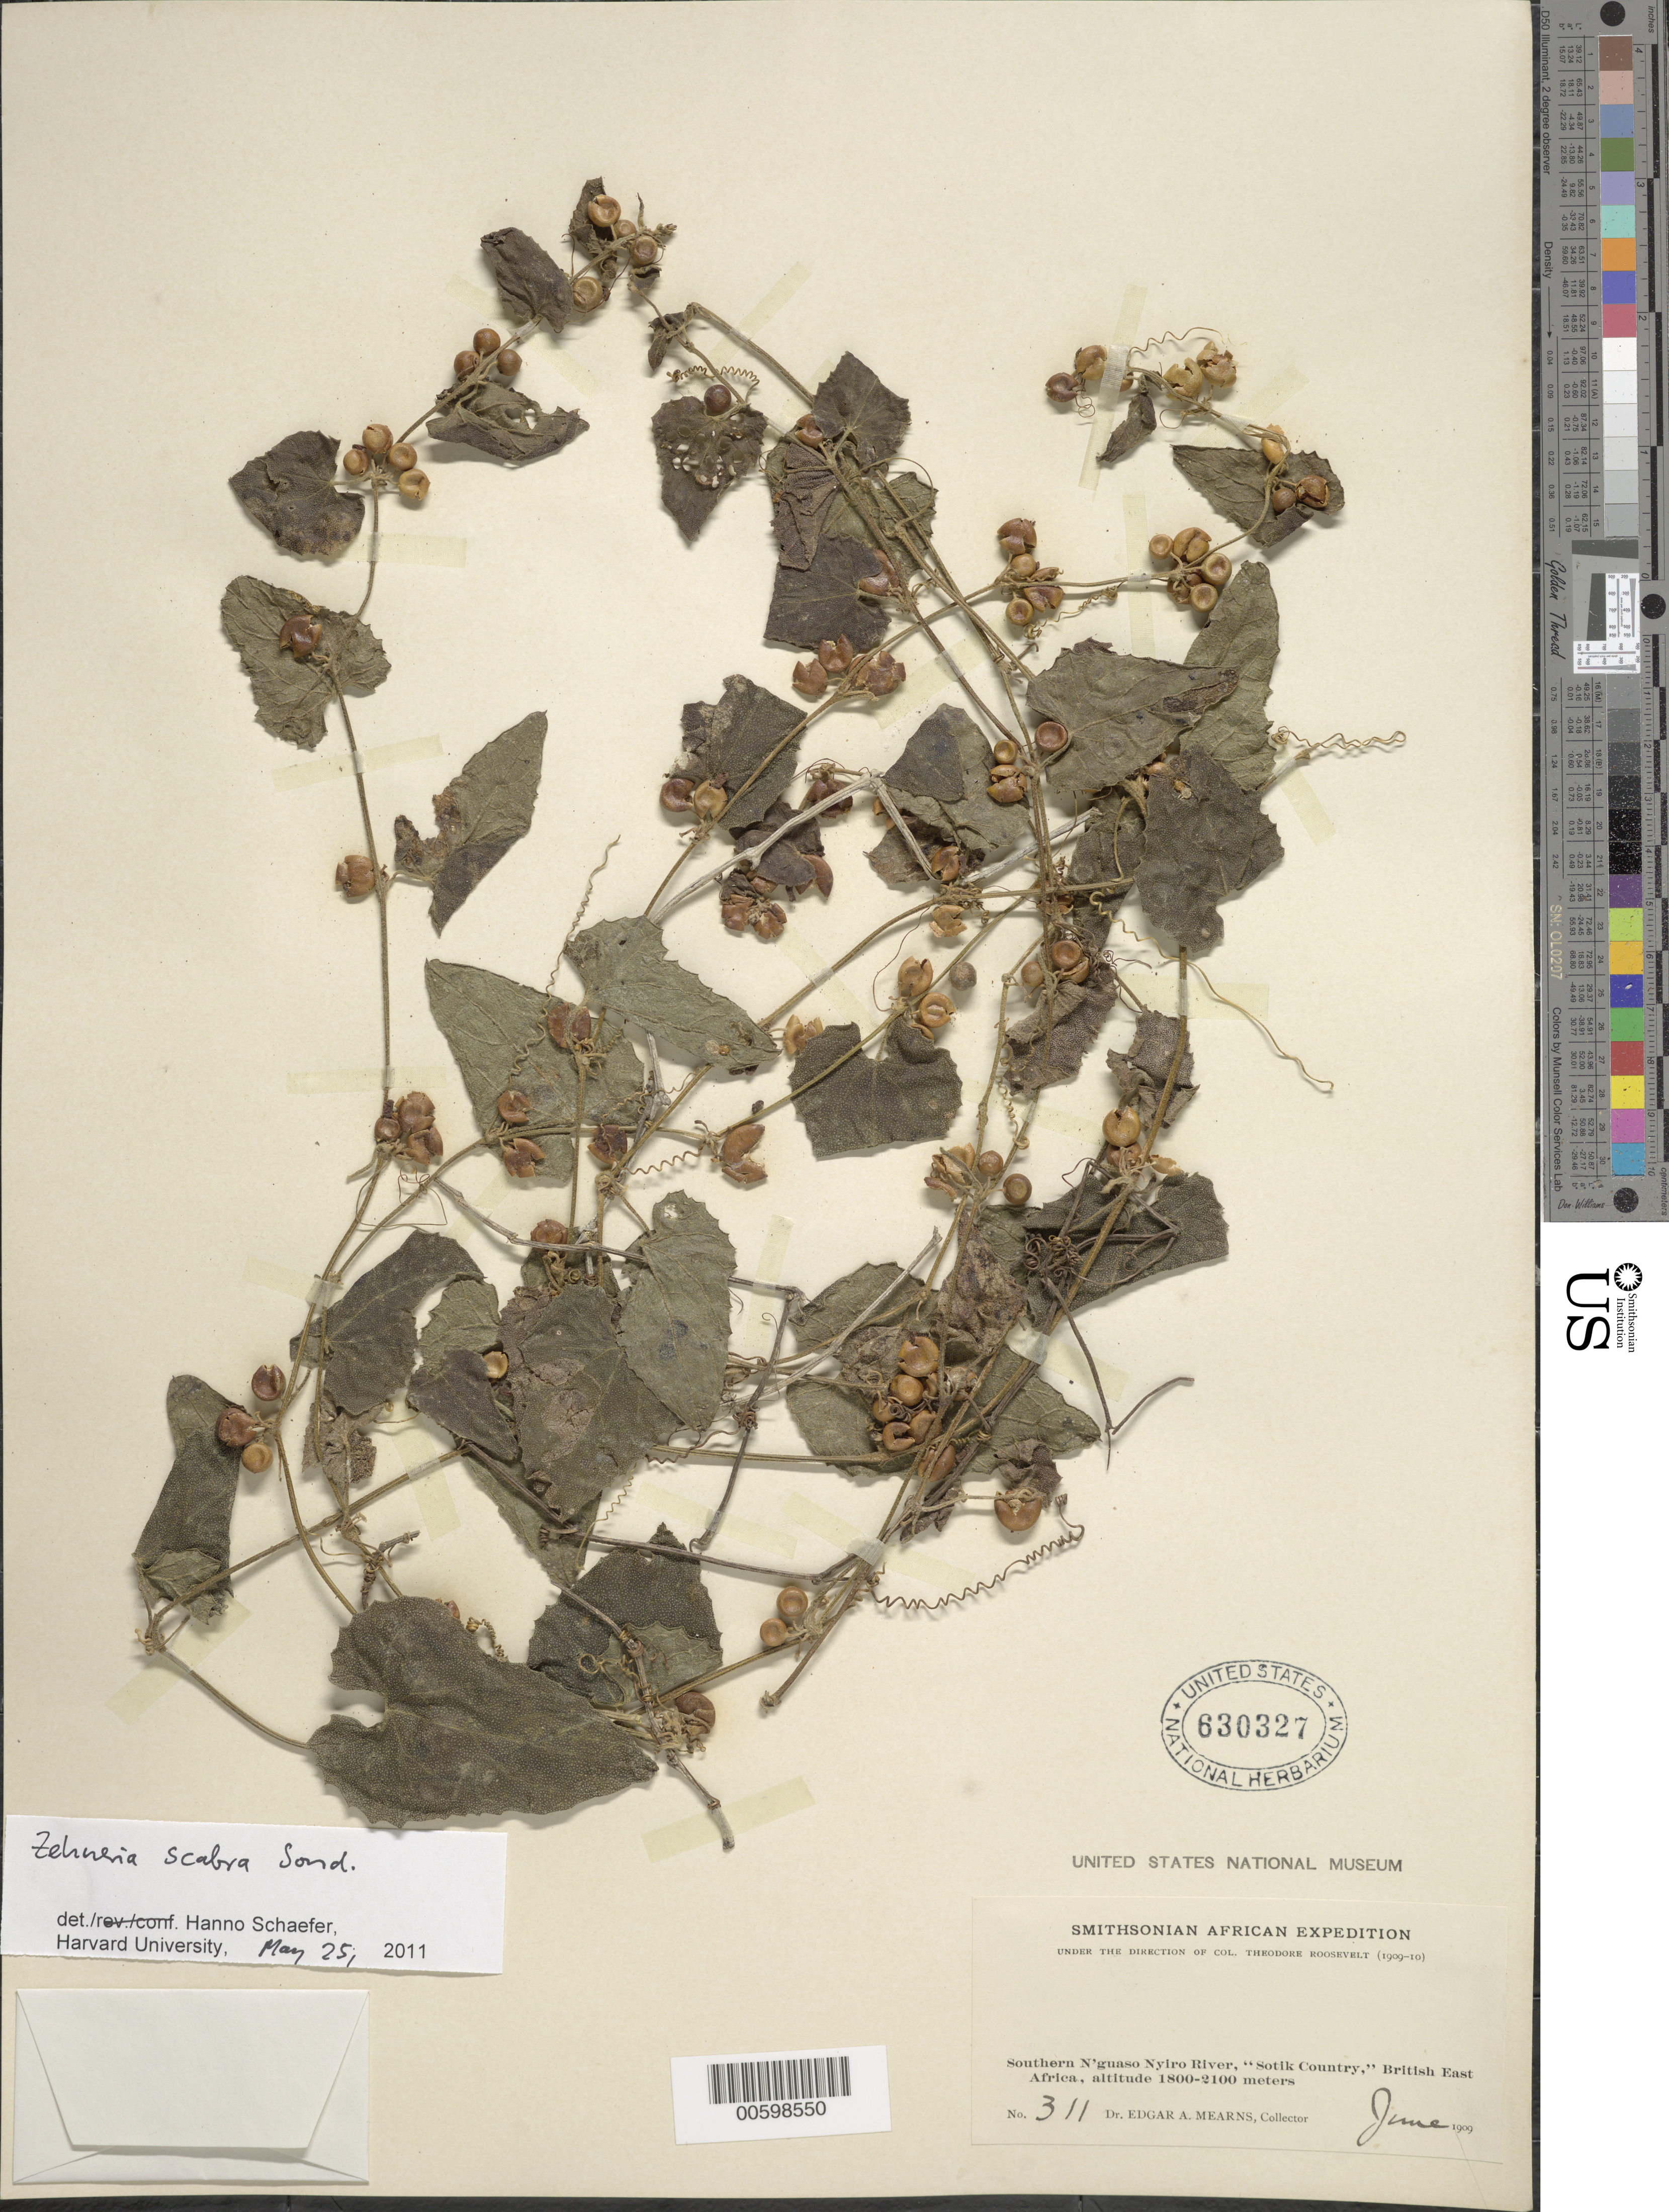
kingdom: Plantae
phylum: Tracheophyta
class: Magnoliopsida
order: Cucurbitales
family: Cucurbitaceae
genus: Zehneria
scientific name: Zehneria scabra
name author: (L. f.) Sond.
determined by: Schaefer, Hanno, Harvard University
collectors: E. A. Mearns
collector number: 311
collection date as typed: Jun 1909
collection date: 1909-06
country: Kenya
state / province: Bomet / Narok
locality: Southern Nguaso Nyiro river, Sotik country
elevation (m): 1800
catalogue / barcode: US 630327